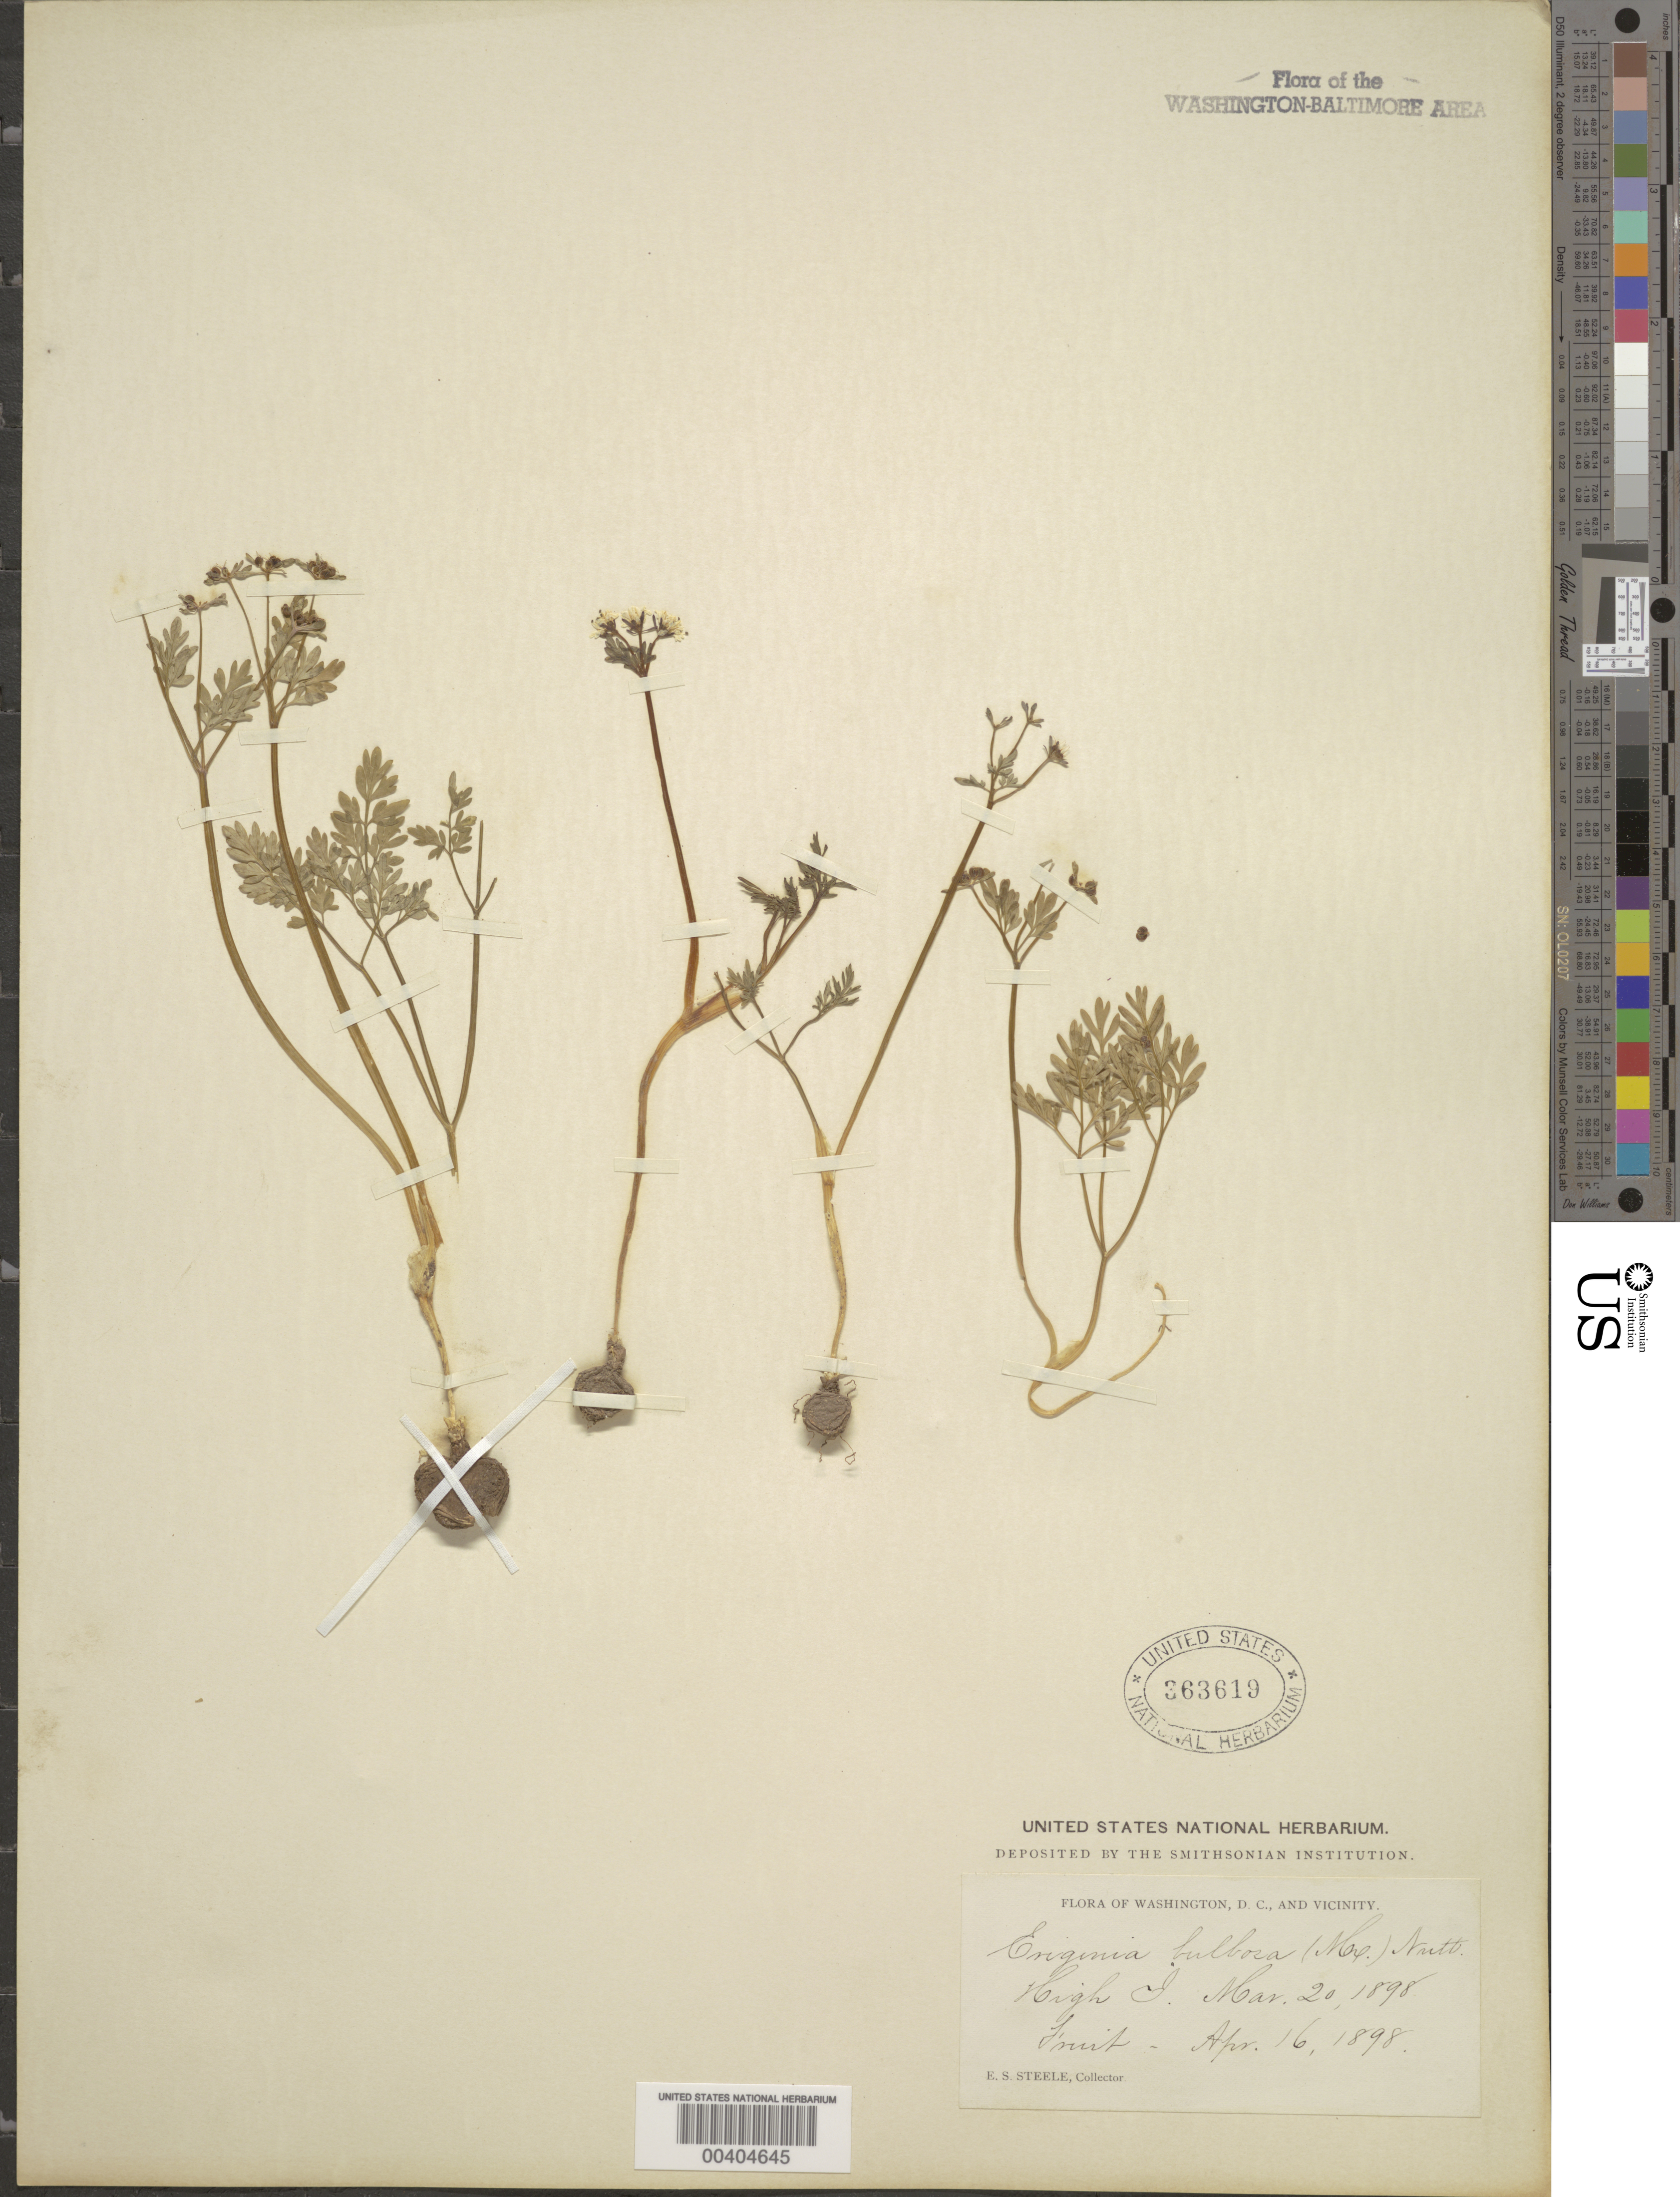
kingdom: Plantae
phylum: Tracheophyta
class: Magnoliopsida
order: Apiales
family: Apiaceae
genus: Erigenia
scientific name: Erigenia bulbosa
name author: (Michx.) Nutt.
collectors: E. Steele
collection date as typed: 20 Mar 1898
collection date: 1898-03-20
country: United States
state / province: Maryland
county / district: Montgomery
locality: High Island C. & O. Canal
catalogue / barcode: US 363619